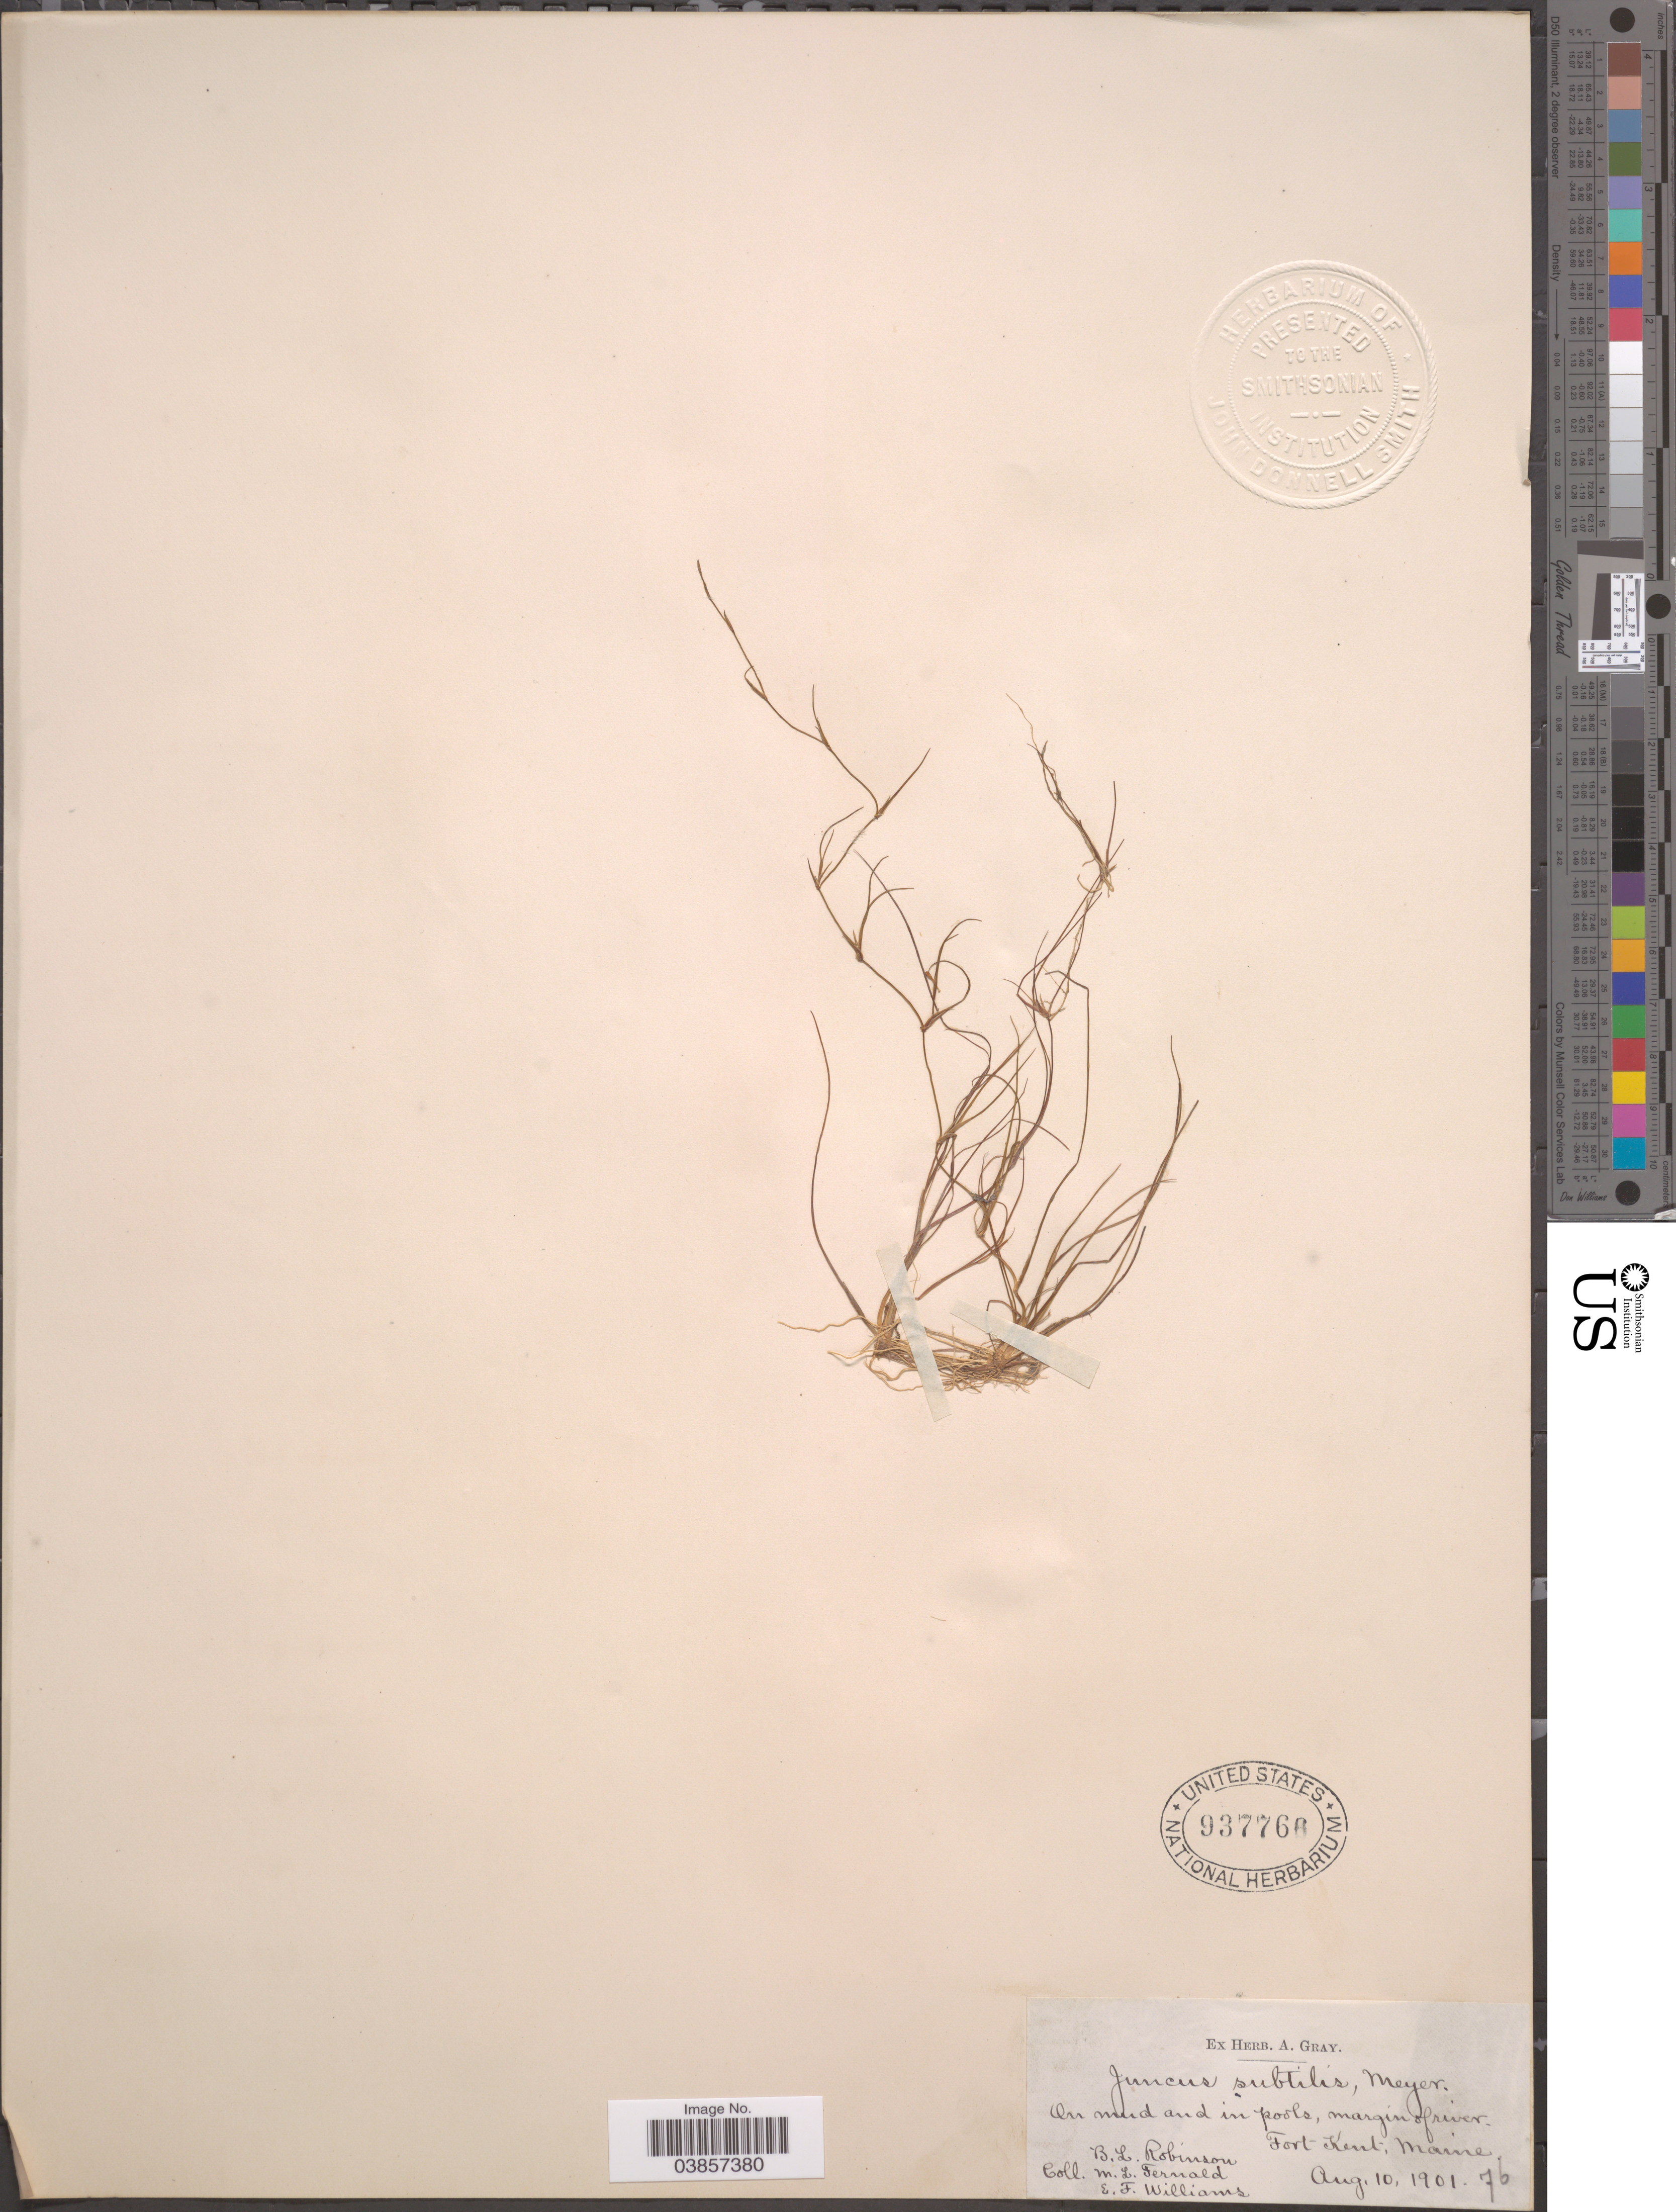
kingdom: Plantae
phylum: Tracheophyta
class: Liliopsida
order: Poales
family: Juncaceae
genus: Juncus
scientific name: Juncus subtilis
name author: E. Mey.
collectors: B. L. Robinson, M. L. Fernald & E. Williams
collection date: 1901-08-10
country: United States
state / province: Maine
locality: On mud and in pools, margin of river, Fort Kent.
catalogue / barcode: US 937766